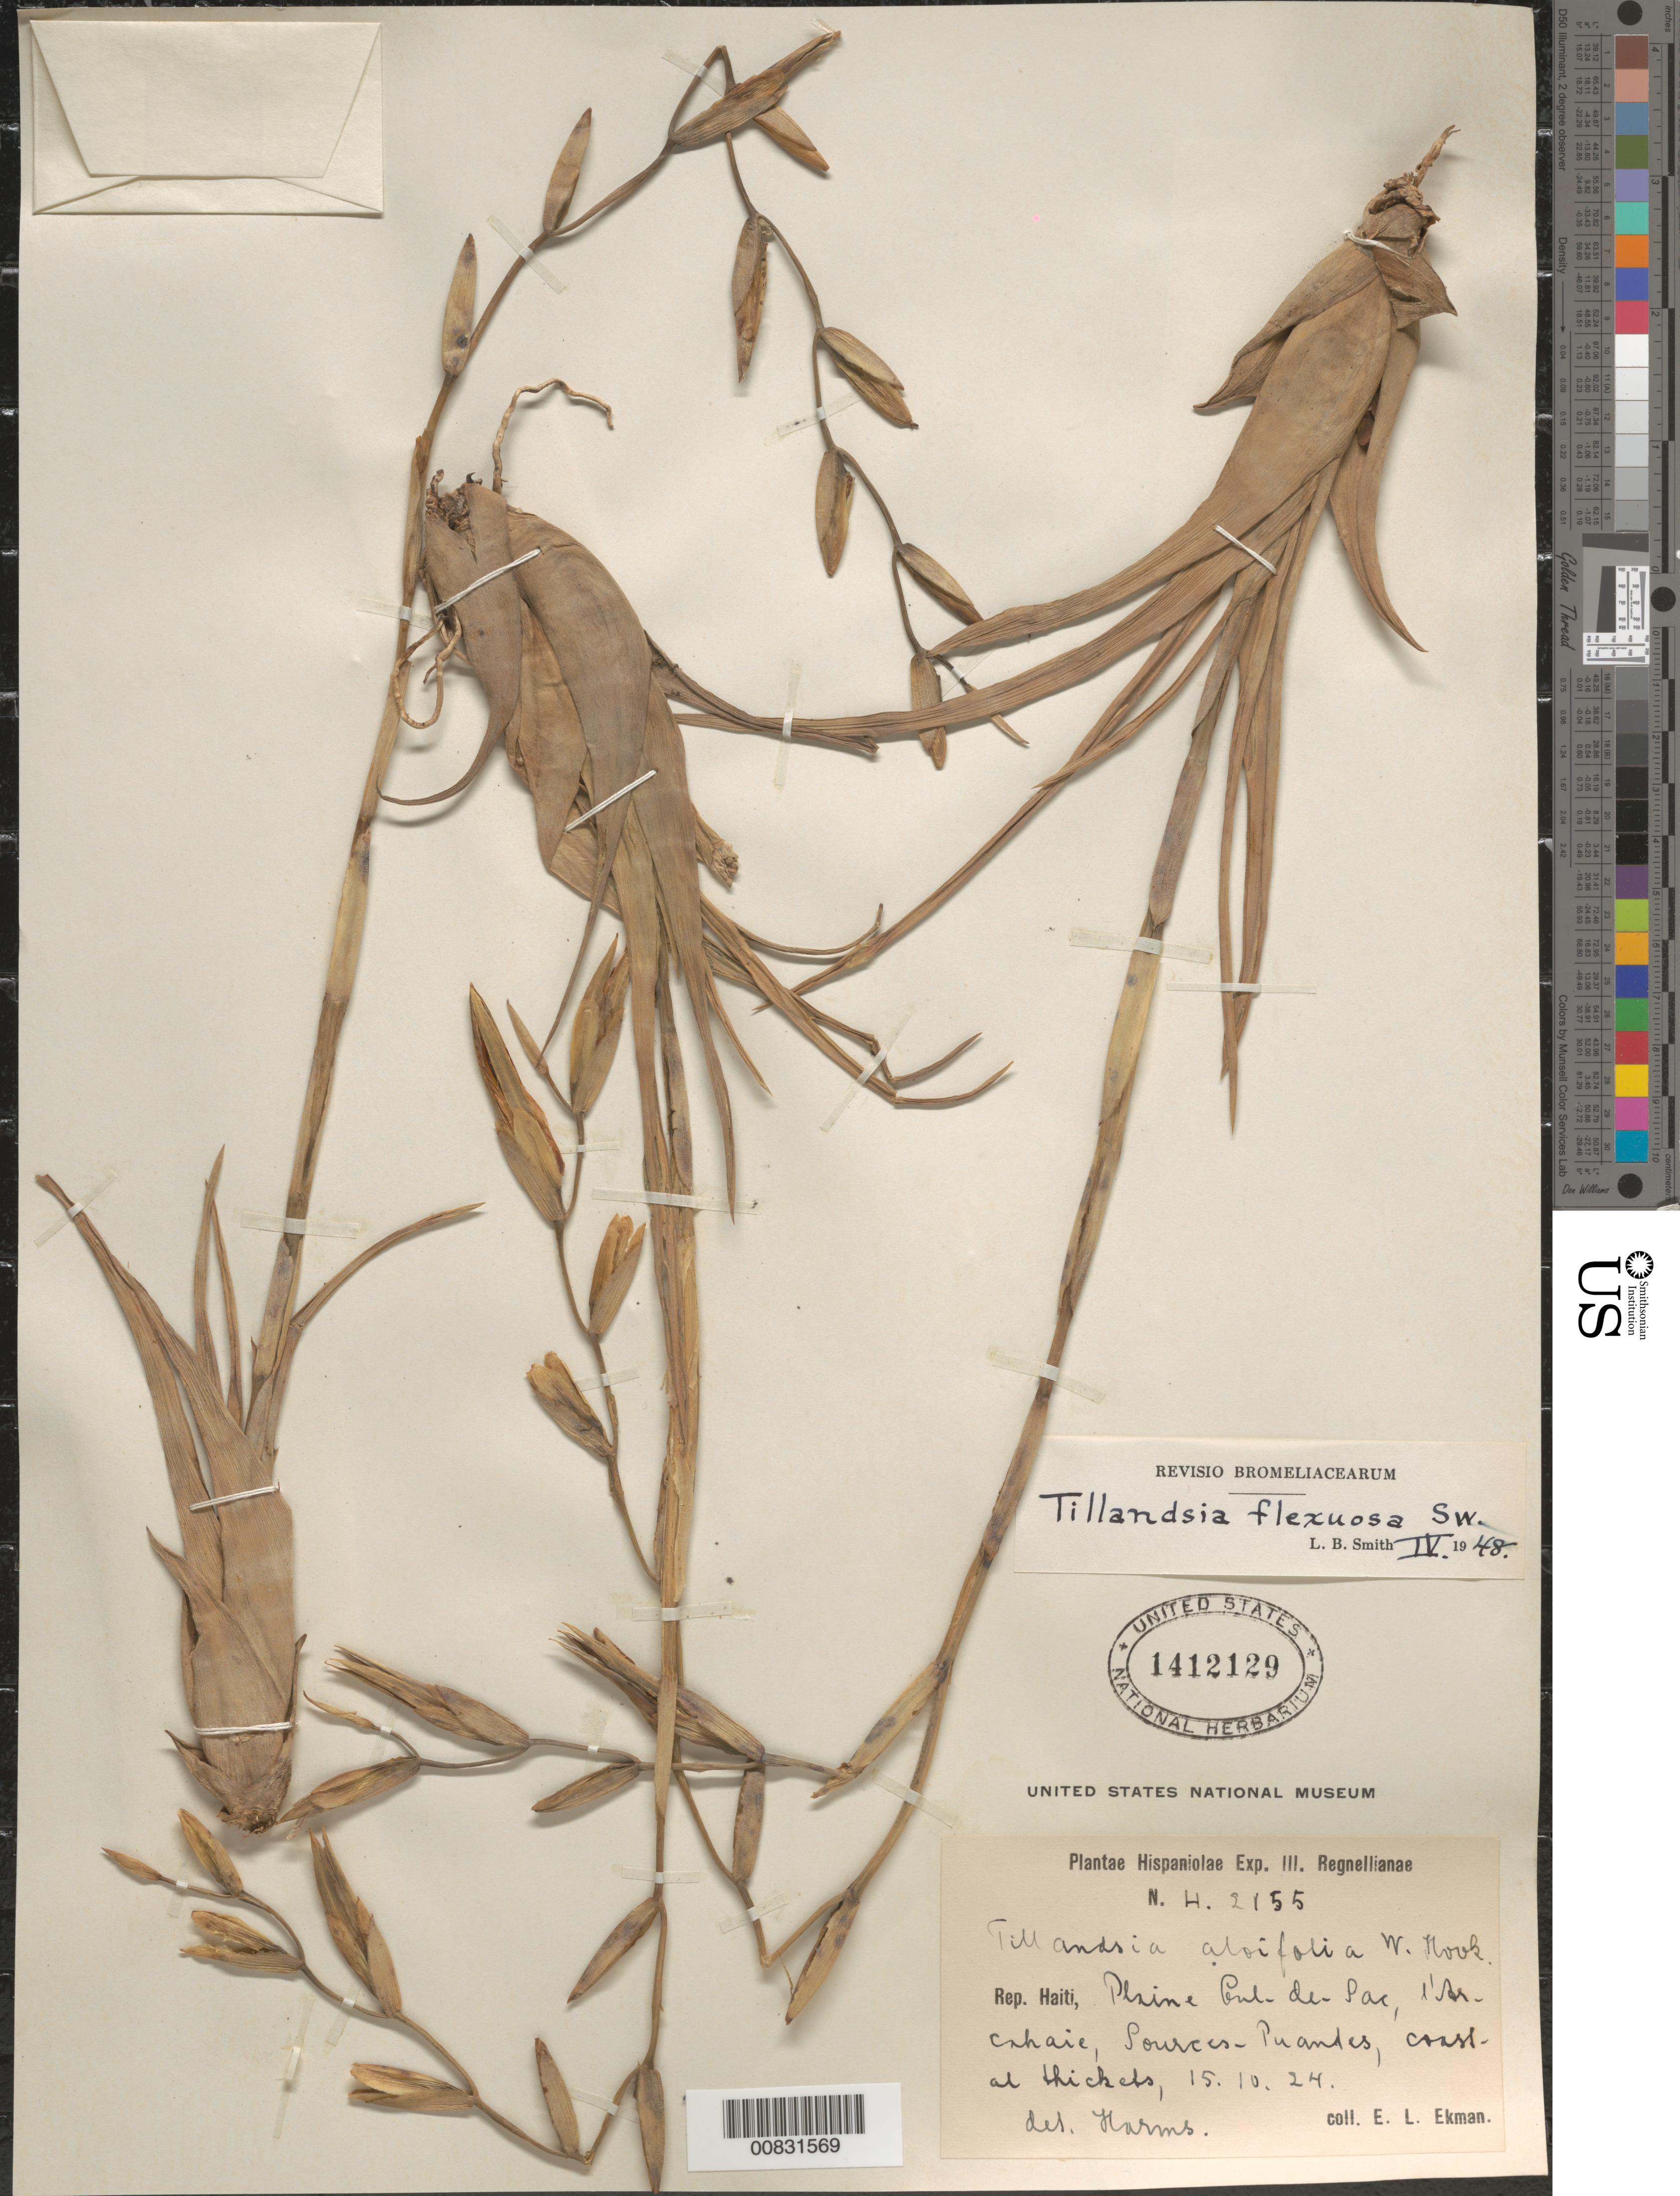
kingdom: Plantae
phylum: Tracheophyta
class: Liliopsida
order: Poales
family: Bromeliaceae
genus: Tillandsia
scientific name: Tillandsia flexuosa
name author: Sw.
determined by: Smith, Lyman B., (US), NMNH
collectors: E. L. Ekman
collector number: H 2155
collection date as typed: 15 Oct 1924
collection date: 1924-10-15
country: Haiti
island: Hispaniola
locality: Plaine du Cul de Sac. "l'Arcahaie, Sources Puantes.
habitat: Coastal thikets.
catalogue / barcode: US 1412129